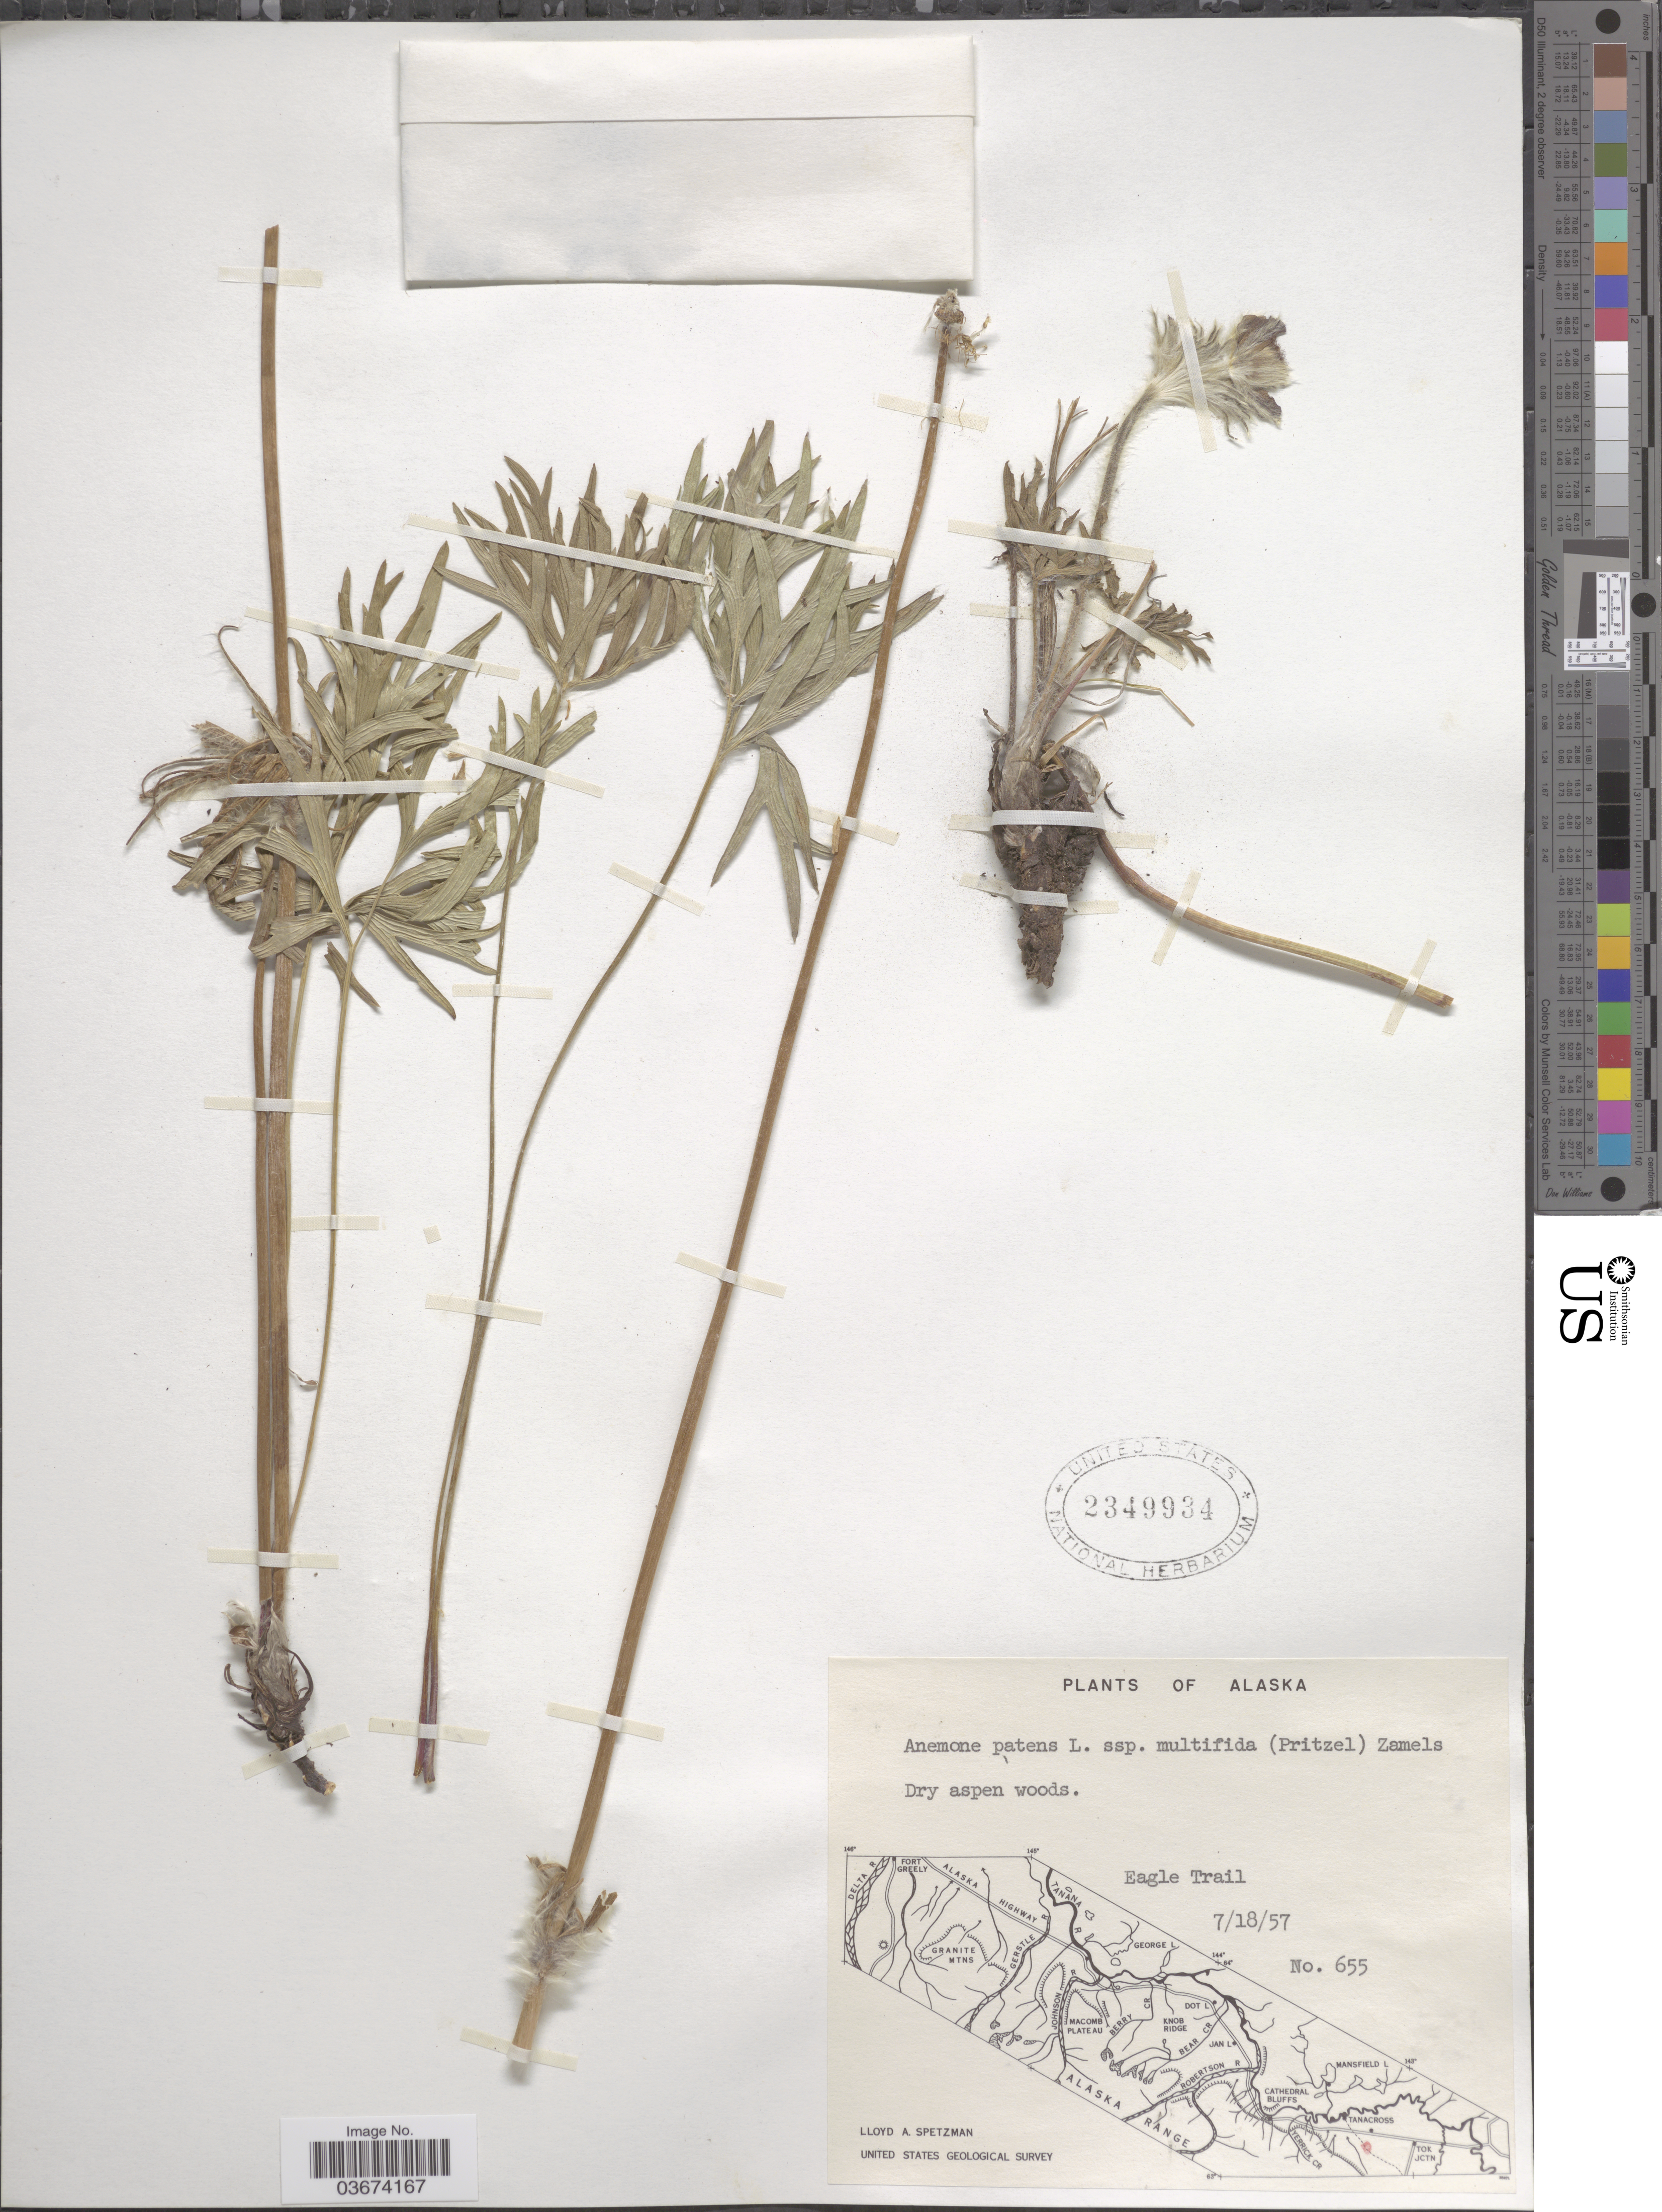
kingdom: Plantae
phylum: Tracheophyta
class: Magnoliopsida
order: Ranunculales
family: Ranunculaceae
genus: Pulsatilla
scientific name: Pulsatilla nuttalliana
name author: (DC.) Bercht. & J. Presl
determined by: Strong, Mark T., (BOT), Smithsonian Institution - National Museum of Natural History (UNITED STATES)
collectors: L. Spetzman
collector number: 655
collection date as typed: Transcribed d/m/y: 18/7/57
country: United States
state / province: Alaska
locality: Eagle Trail.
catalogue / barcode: US 2349934